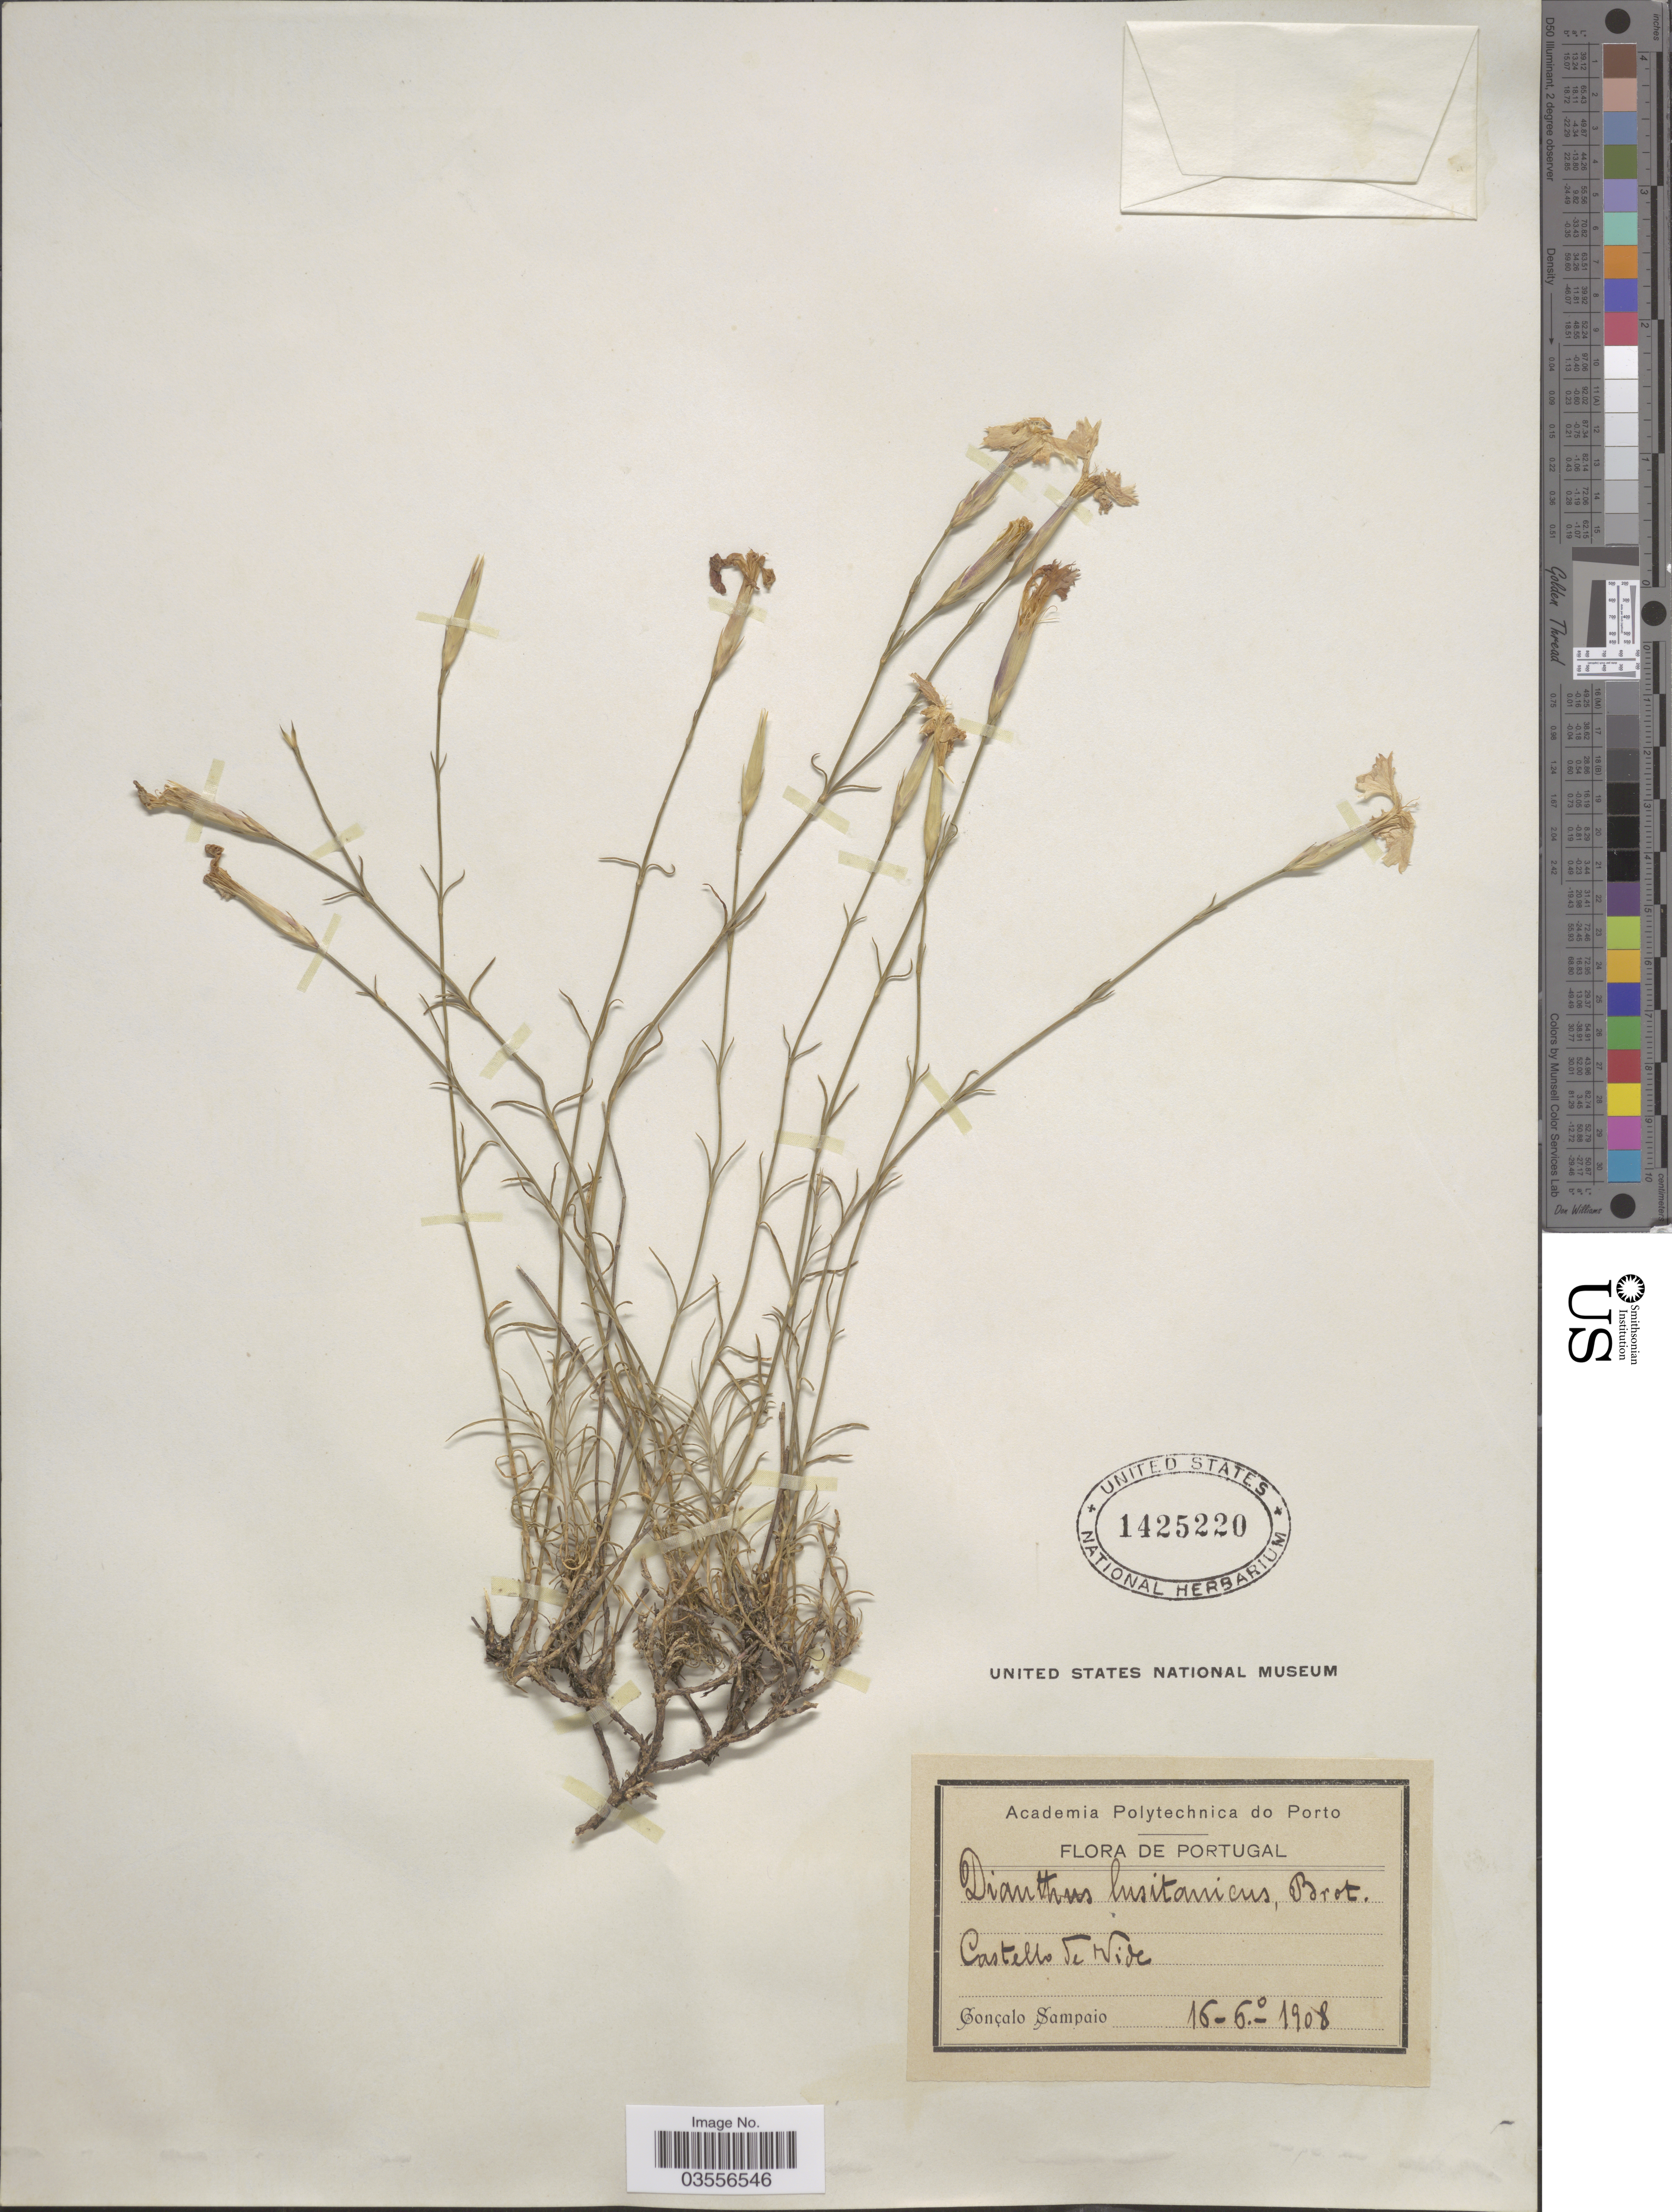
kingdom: Plantae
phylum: Tracheophyta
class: Magnoliopsida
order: Caryophyllales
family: Caryophyllaceae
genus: Dianthus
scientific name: Dianthus lusitanus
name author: Brot.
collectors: G. A. Sampaio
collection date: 1908-06-16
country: Portugal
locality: Castello de Vide.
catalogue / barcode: US 1425220